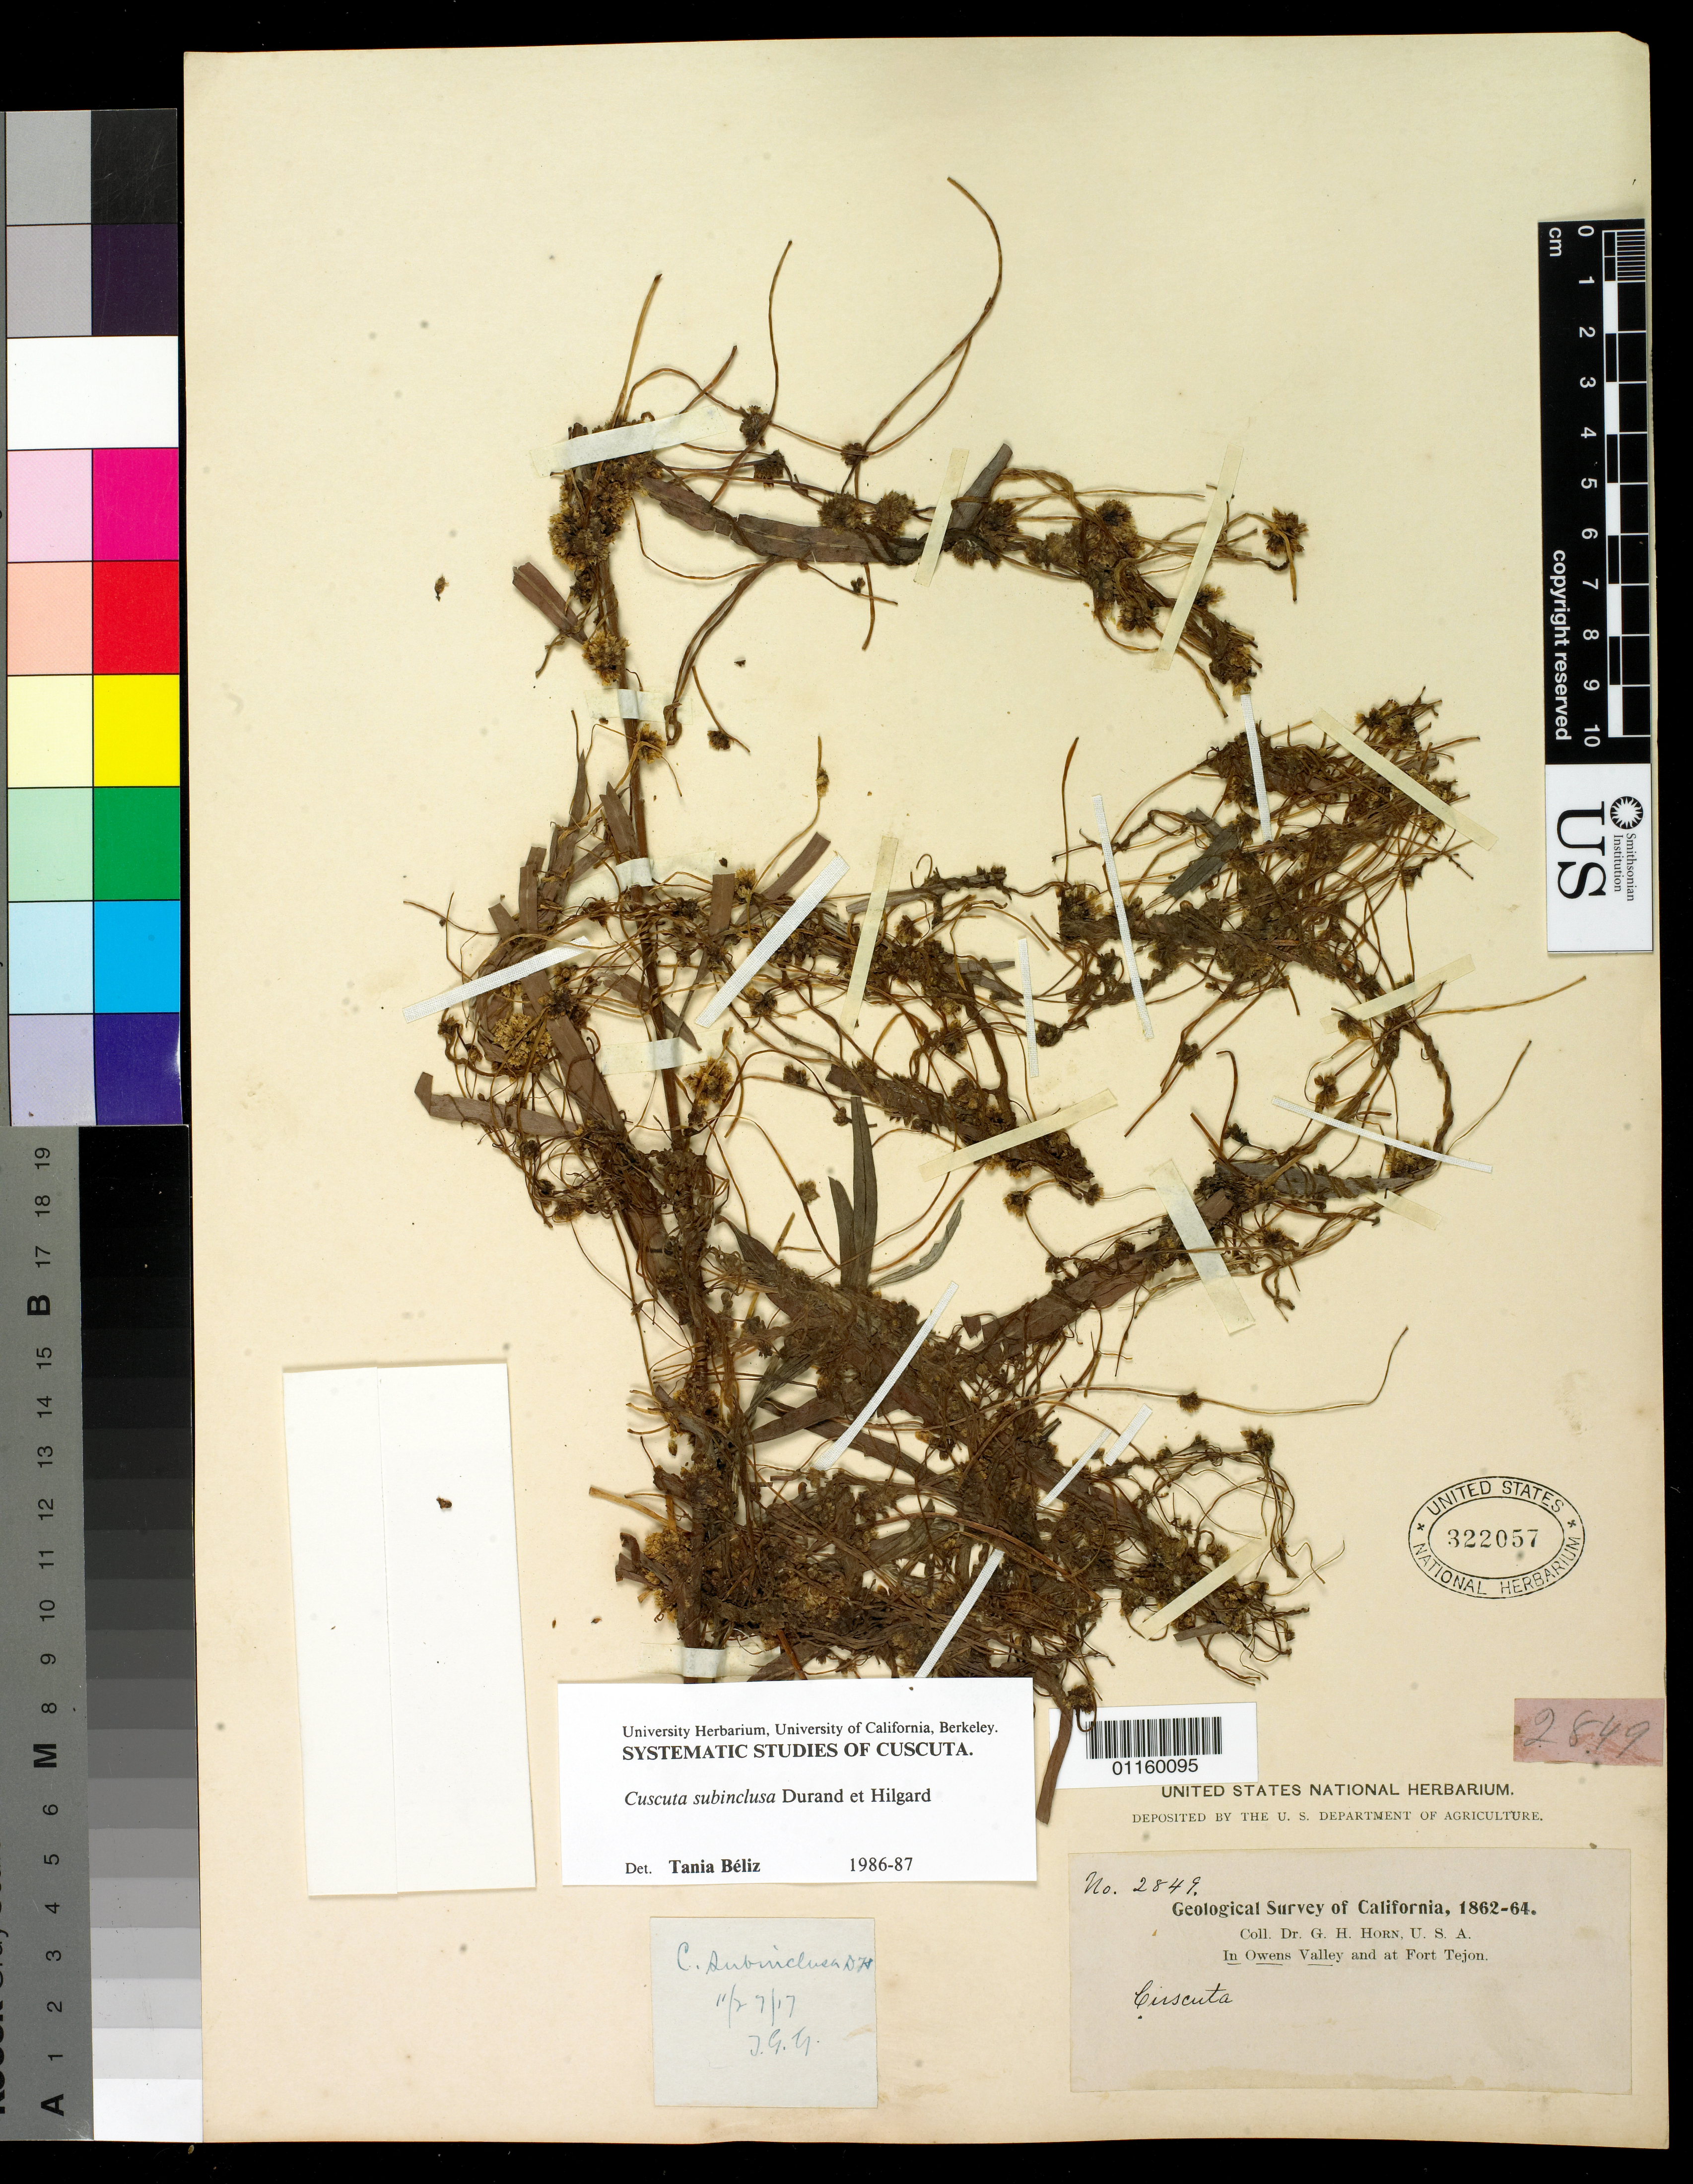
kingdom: Plantae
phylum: Tracheophyta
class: Magnoliopsida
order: Solanales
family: Convolvulaceae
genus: Cuscuta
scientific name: Cuscuta subinclusa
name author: Durand & Hilg.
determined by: Béliz, T.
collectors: G. Horn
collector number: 2849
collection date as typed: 1862 to -- --- 1864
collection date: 1862/1864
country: United States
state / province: California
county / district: Kern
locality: In Owens Valley and Fort Tejon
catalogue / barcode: US 322057